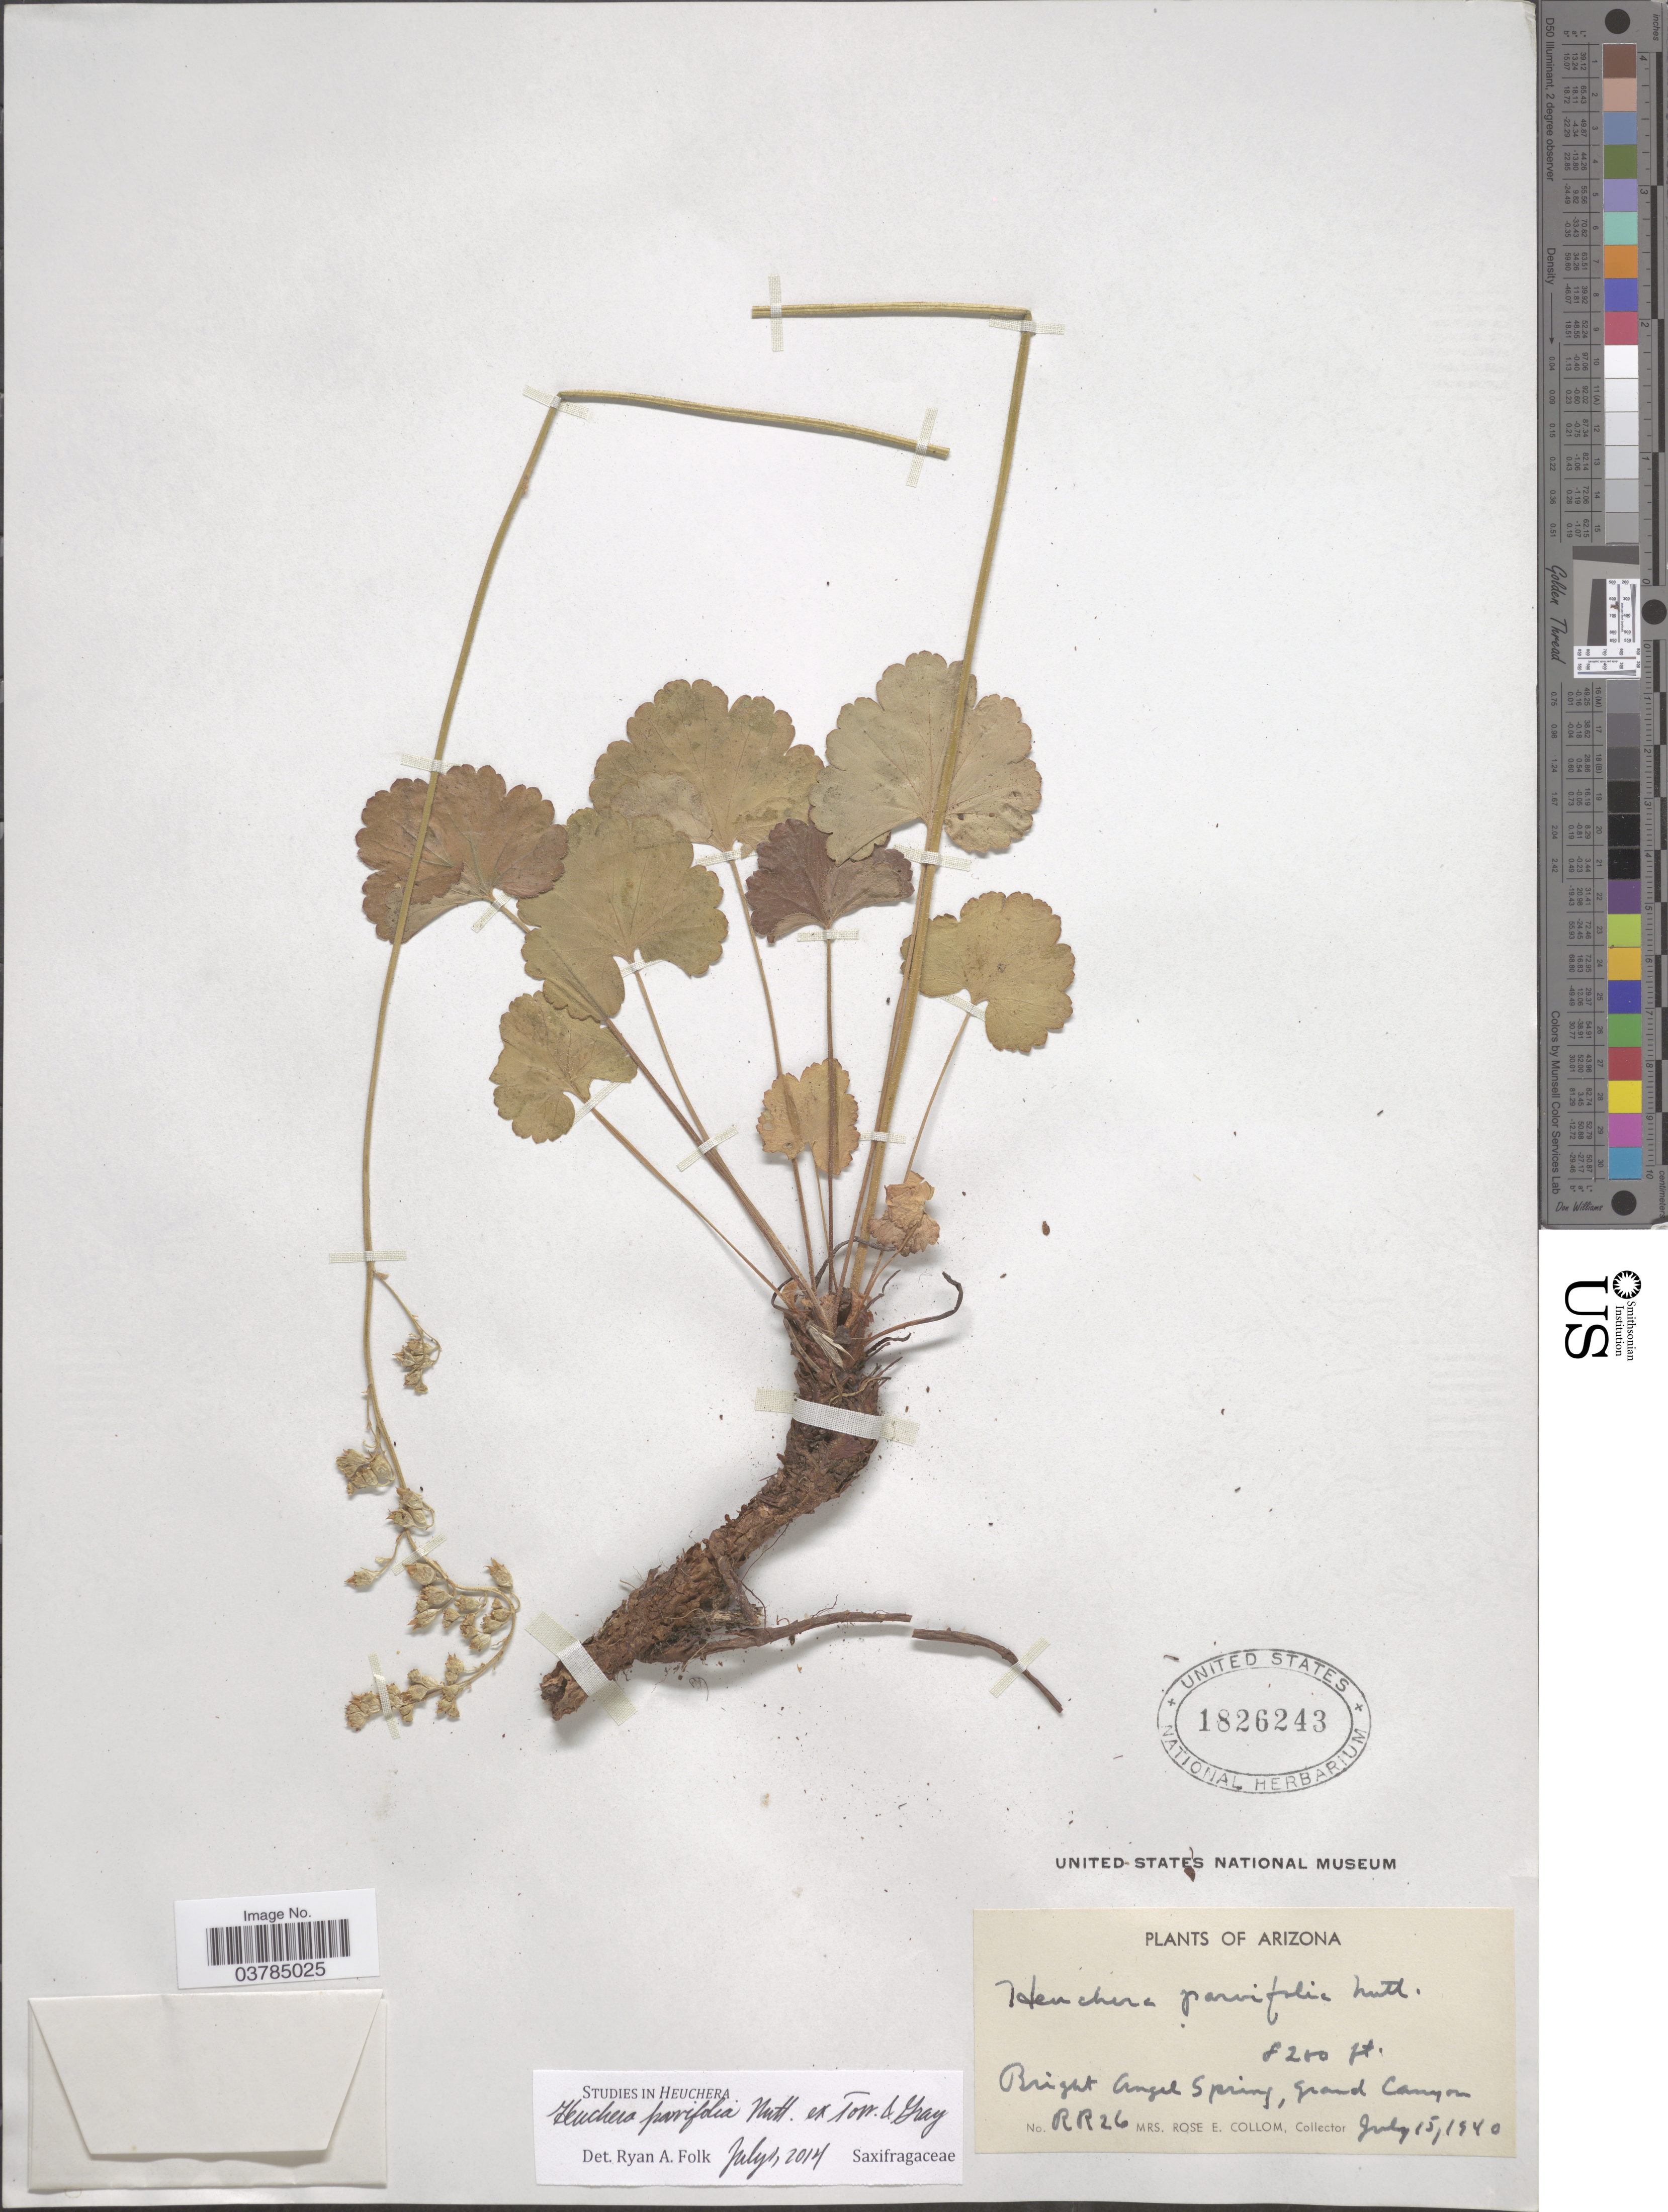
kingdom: Plantae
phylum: Tracheophyta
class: Magnoliopsida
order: Saxifragales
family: Saxifragaceae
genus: Heuchera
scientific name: Heuchera parvifolia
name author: Nutt.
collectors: R. E. Collom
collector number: RR26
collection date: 1940-07-15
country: United States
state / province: Arizona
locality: Bright Angel Spring, Grand Canyon.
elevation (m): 2515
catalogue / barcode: US 1826243